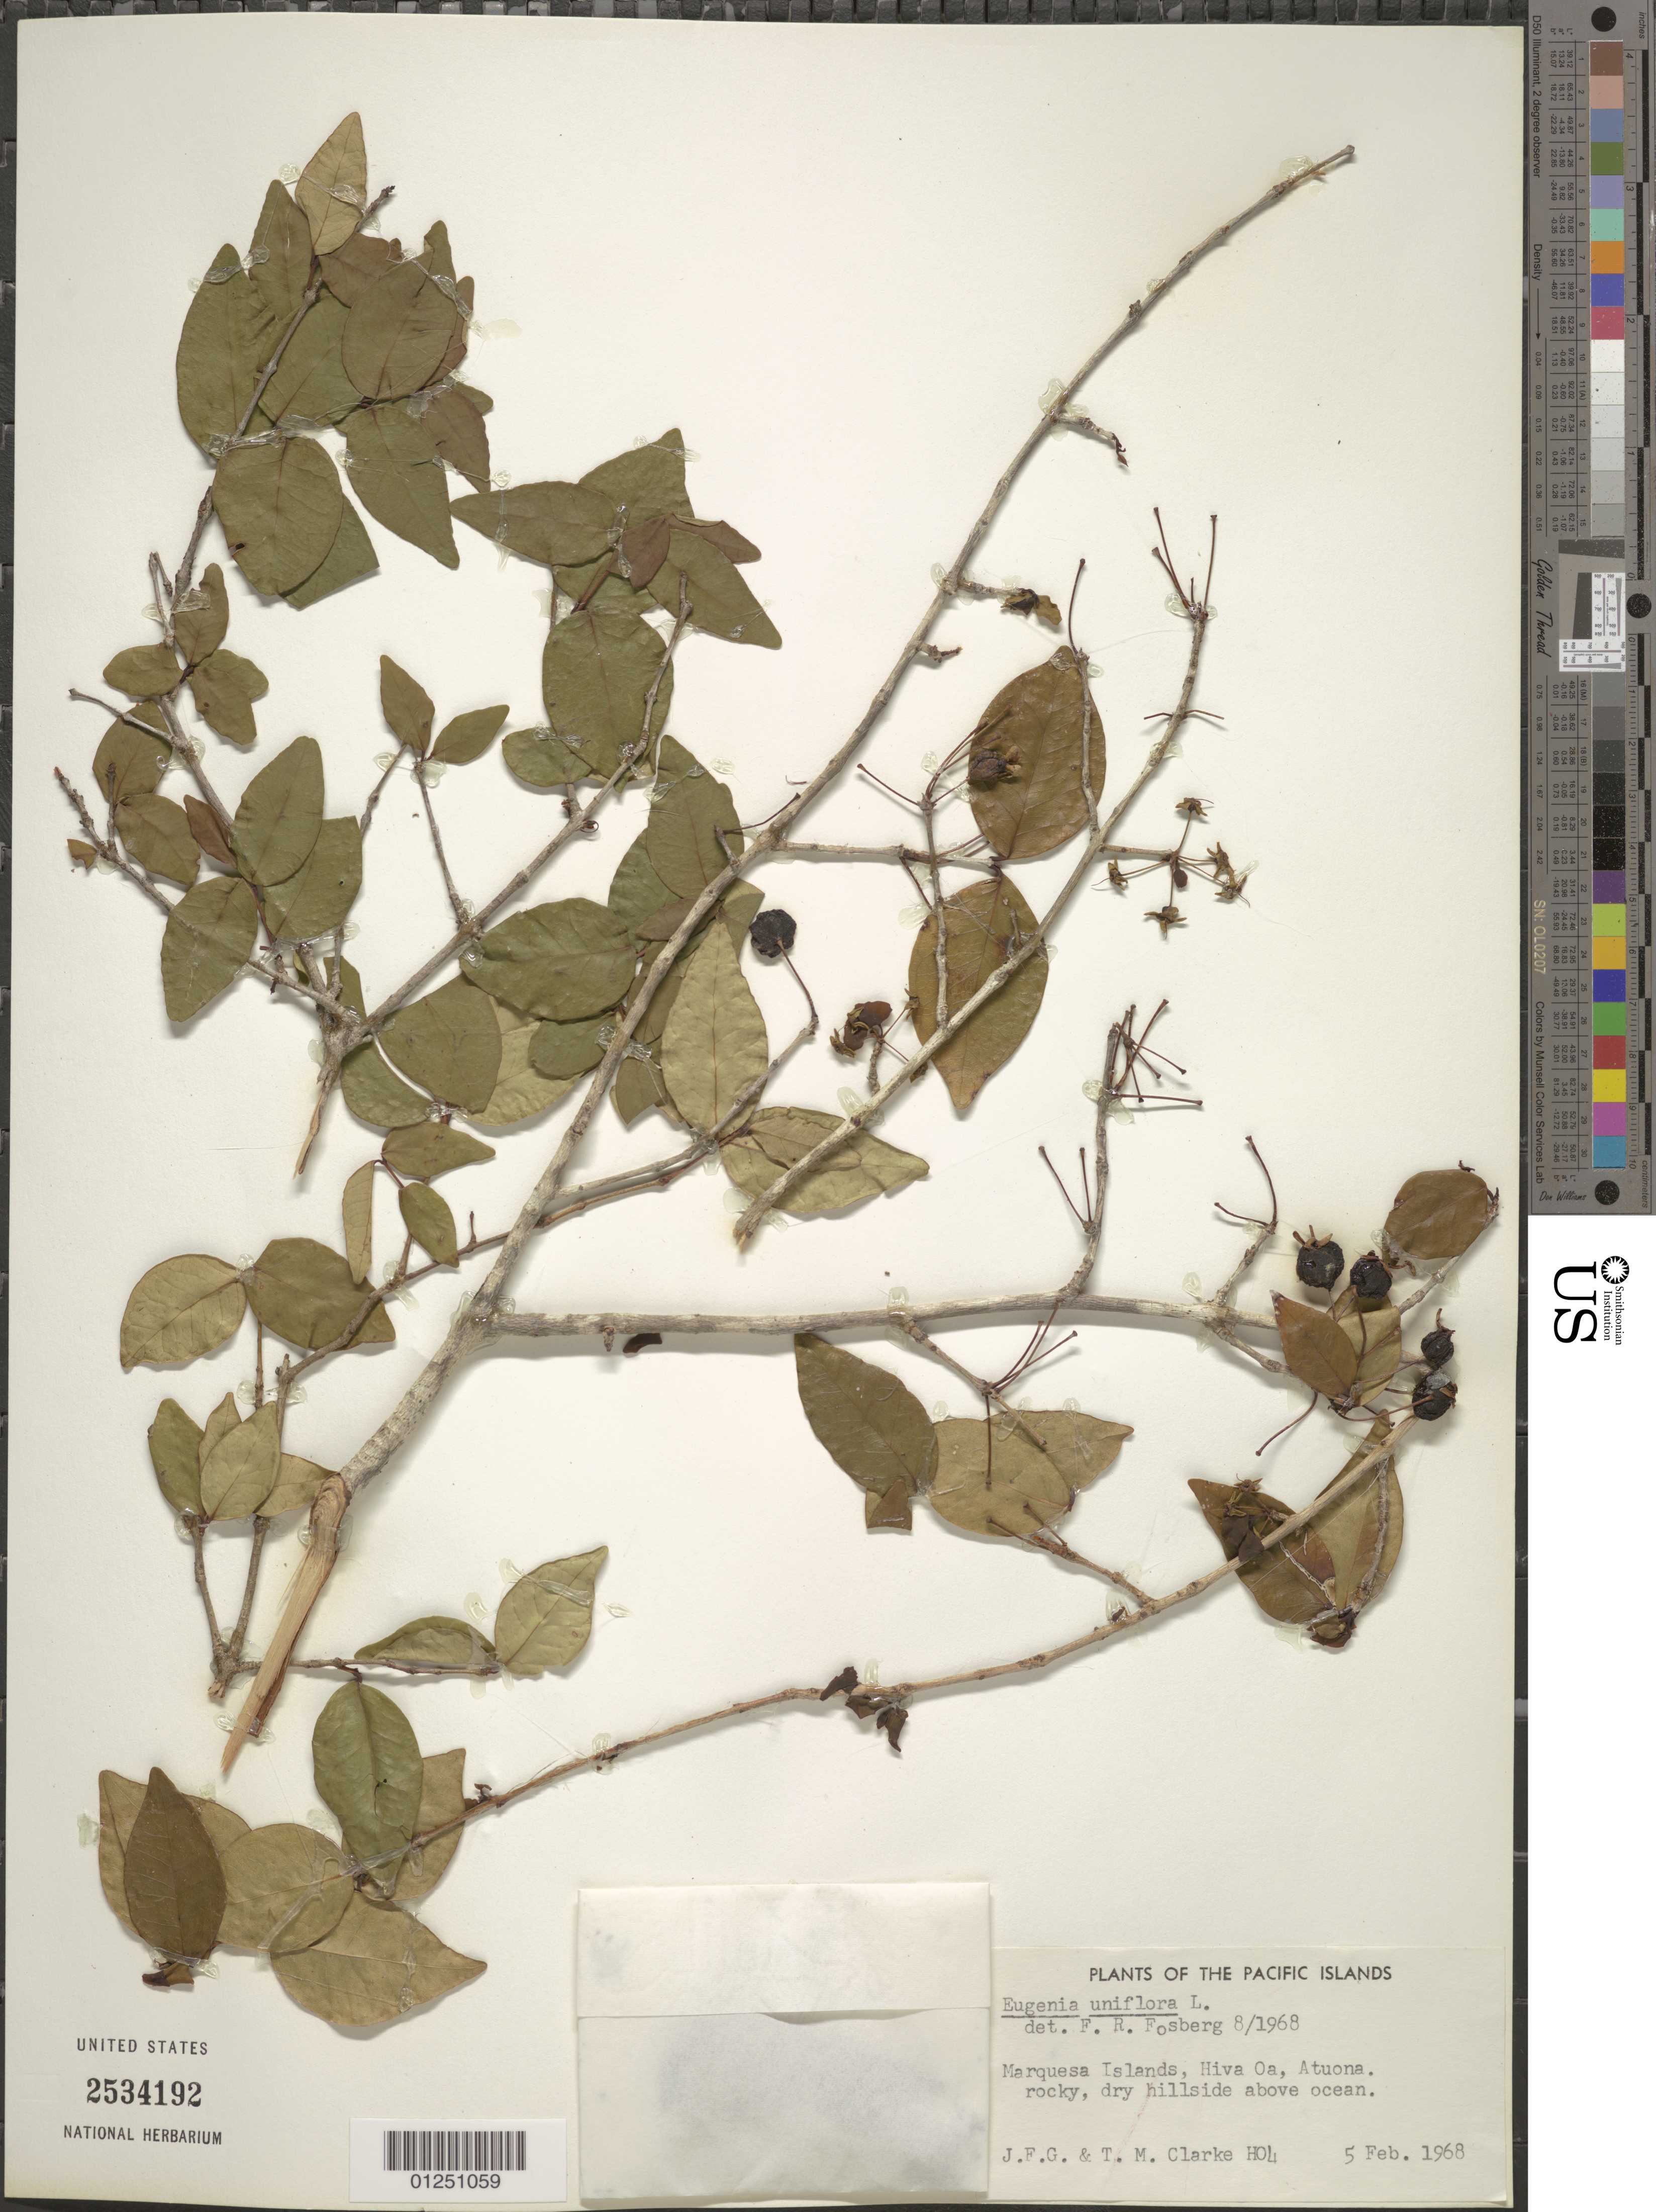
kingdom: Plantae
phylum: Tracheophyta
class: Magnoliopsida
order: Myrtales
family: Myrtaceae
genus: Eugenia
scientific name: Eugenia uniflora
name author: L.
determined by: Fosberg, F. R.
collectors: J. F. Clarke & T. M. Clarke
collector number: HO4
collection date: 1968-02-05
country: French Polynesia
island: Hiva Oa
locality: Atuona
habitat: Rocky, dry hillside above ocean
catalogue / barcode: US 2534192